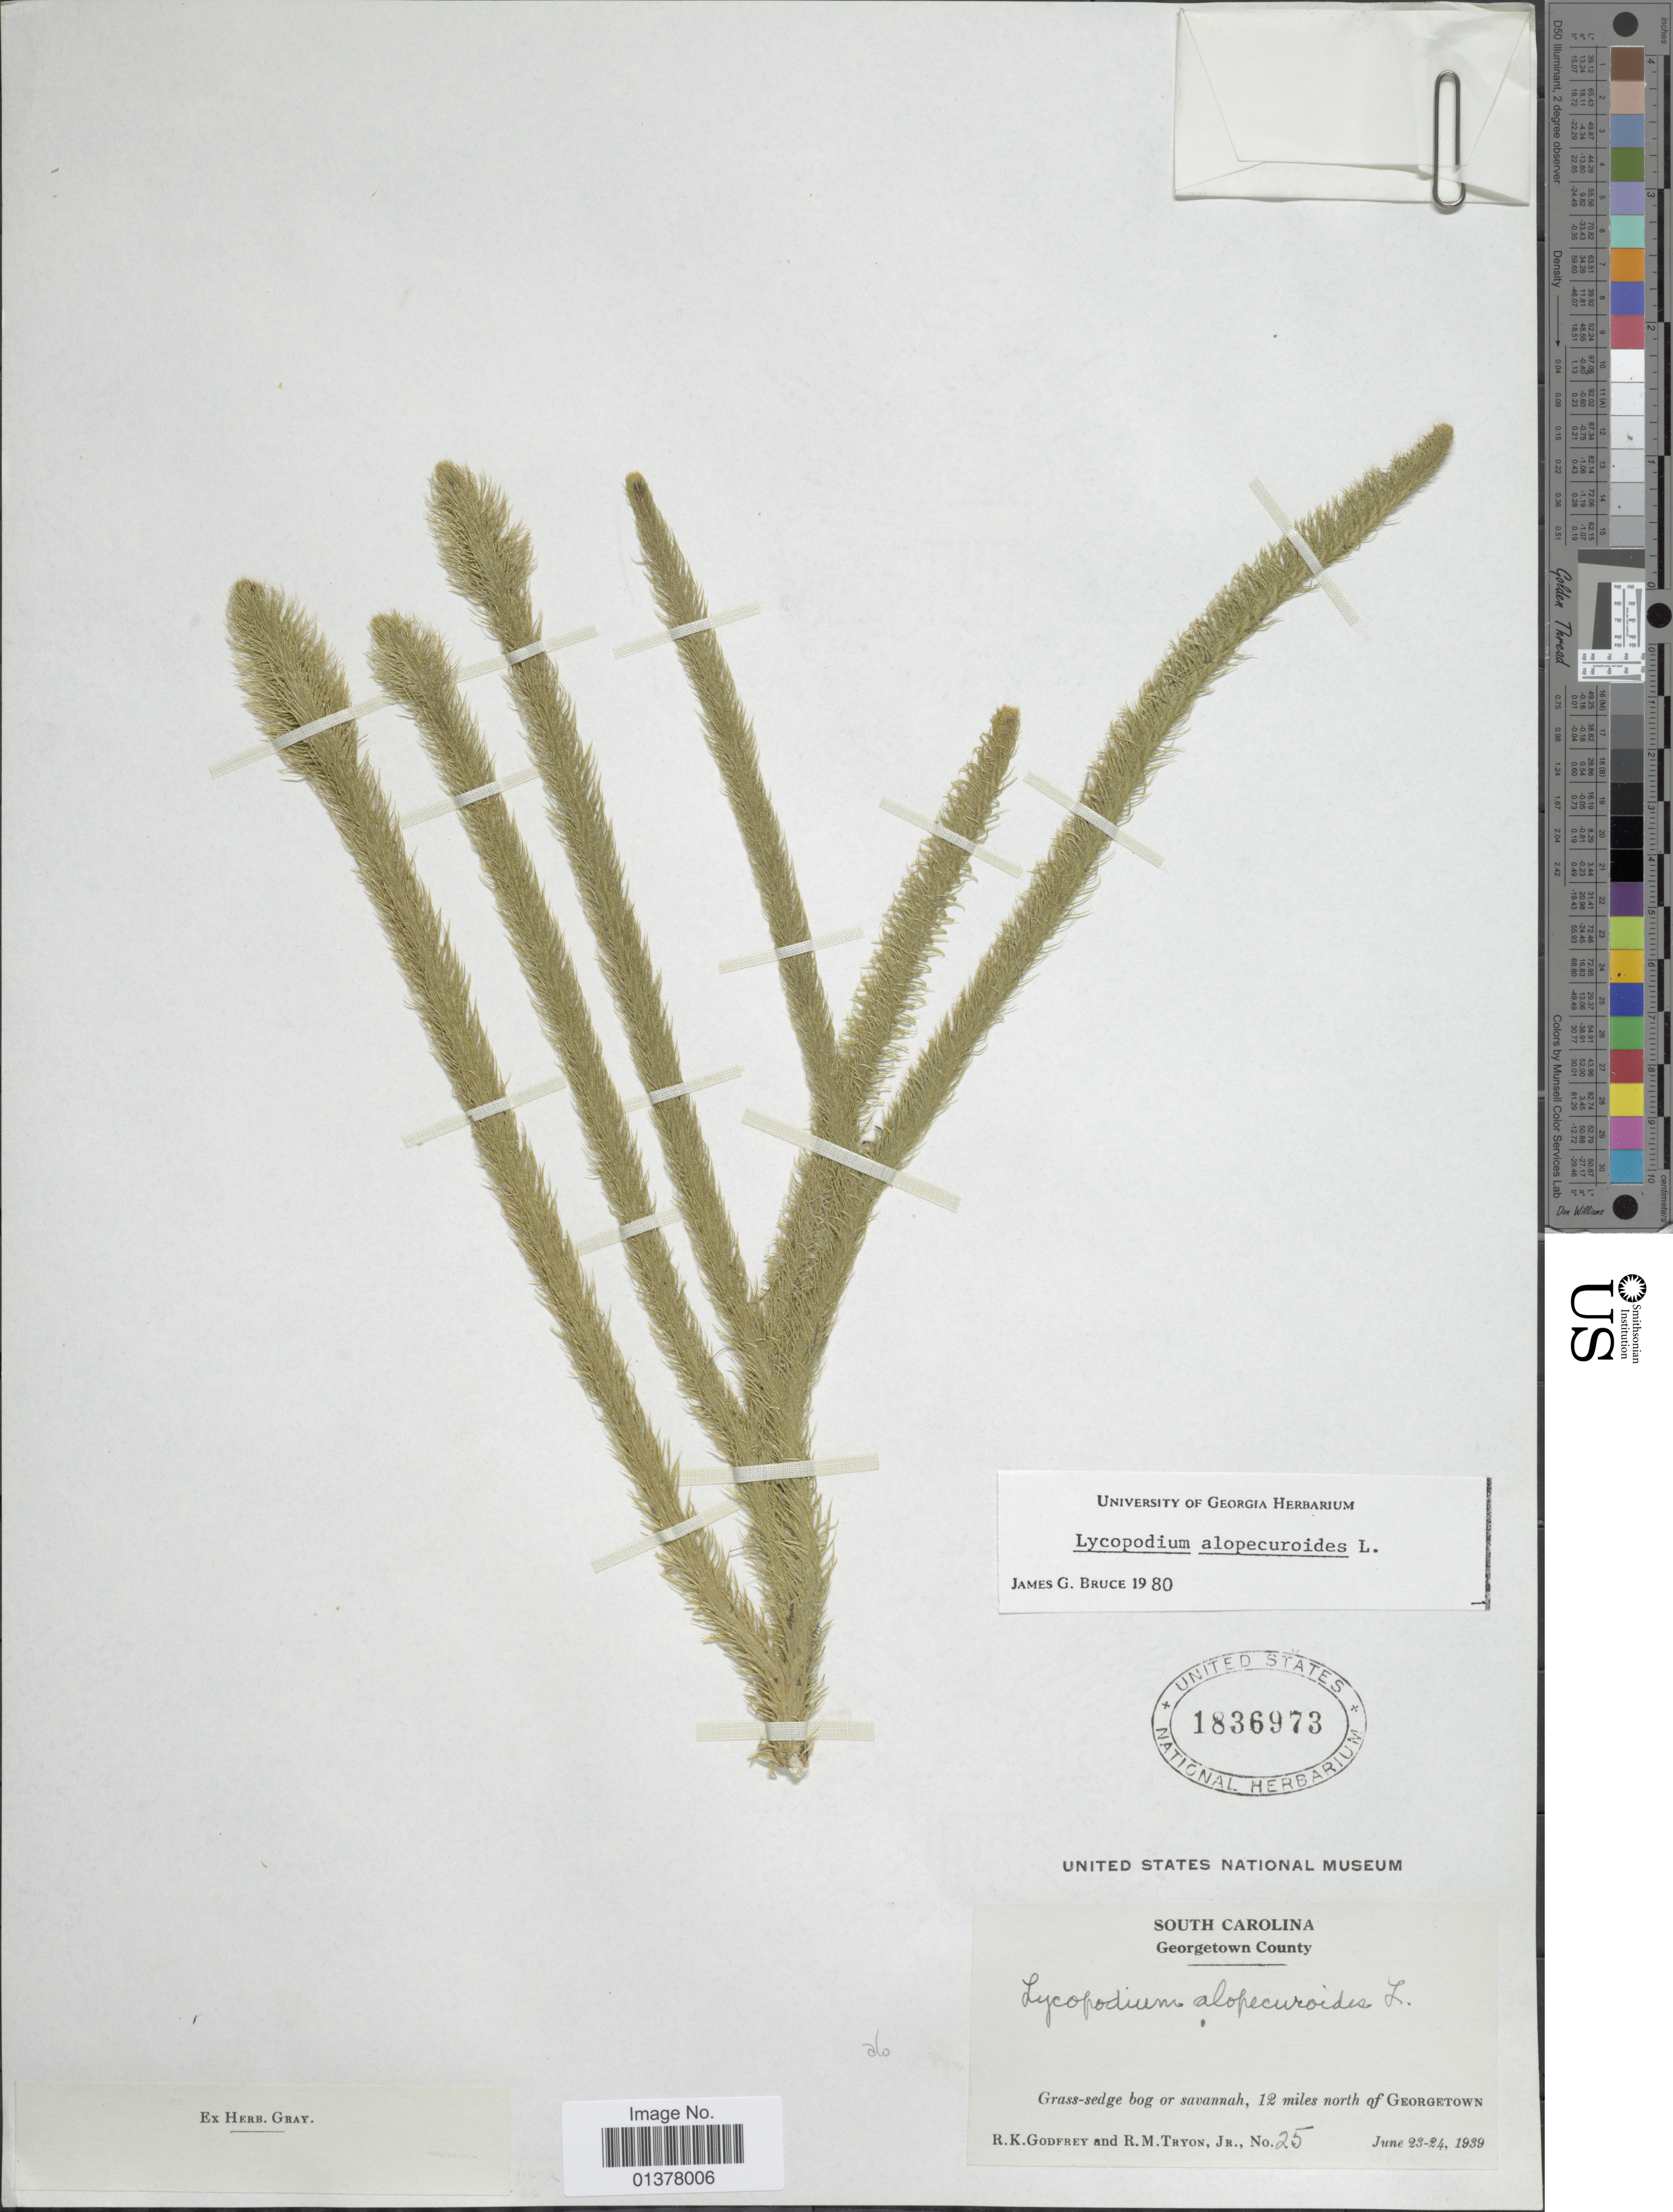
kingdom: Plantae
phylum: Tracheophyta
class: Lycopodiopsida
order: Lycopodiales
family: Lycopodiaceae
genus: Lycopodiella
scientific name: Lycopodiella alopecuroides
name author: (L.) Cranfill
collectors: R. K. Godfrey & R. M. Tryon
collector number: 25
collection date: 1939-06-23/1939-06-24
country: United States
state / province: South Carolina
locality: Georgetow County, Grass-sedge bog or savannah, 12 miles north of Georgetown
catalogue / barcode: US 1836973